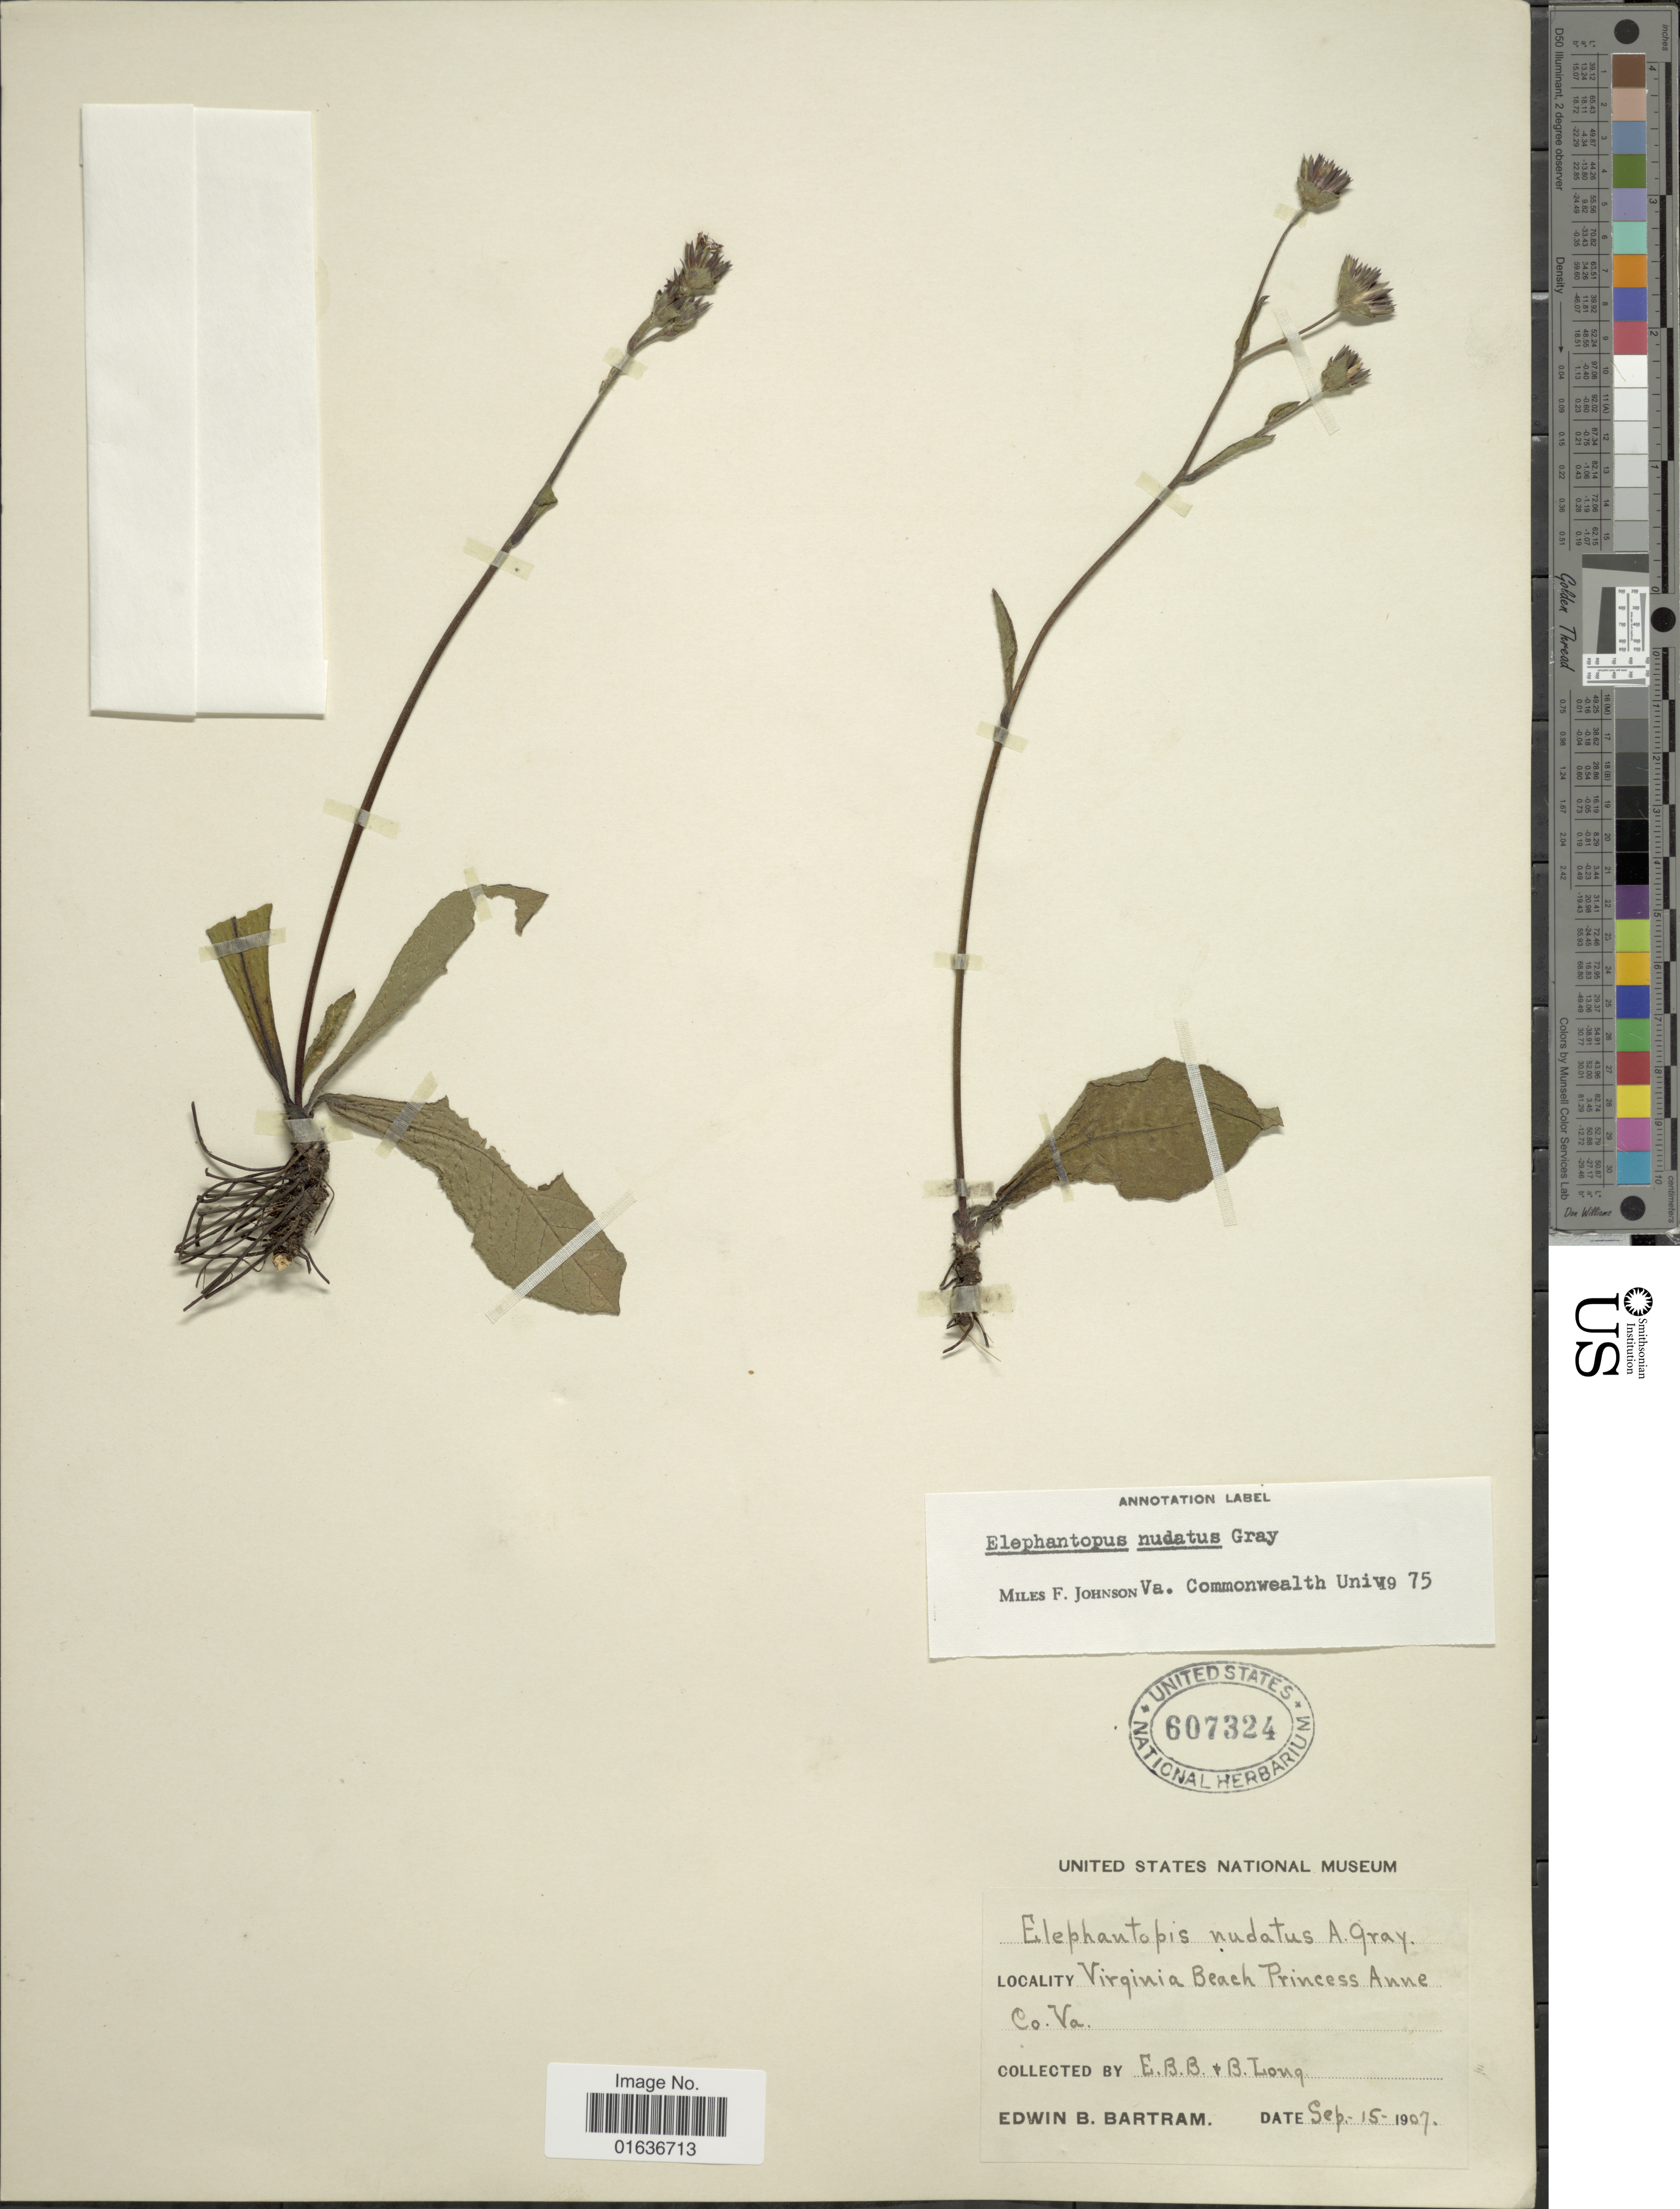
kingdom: Plantae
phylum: Tracheophyta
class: Magnoliopsida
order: Asterales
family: Asteraceae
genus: Elephantopus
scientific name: Elephantopus nudatus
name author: A. Gray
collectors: E. B. Bartram & B. Long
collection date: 1907-09-15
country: United States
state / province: Virginia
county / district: City of Virginia Beach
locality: Virginia Beach Princess Anne Co.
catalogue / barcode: US 607324